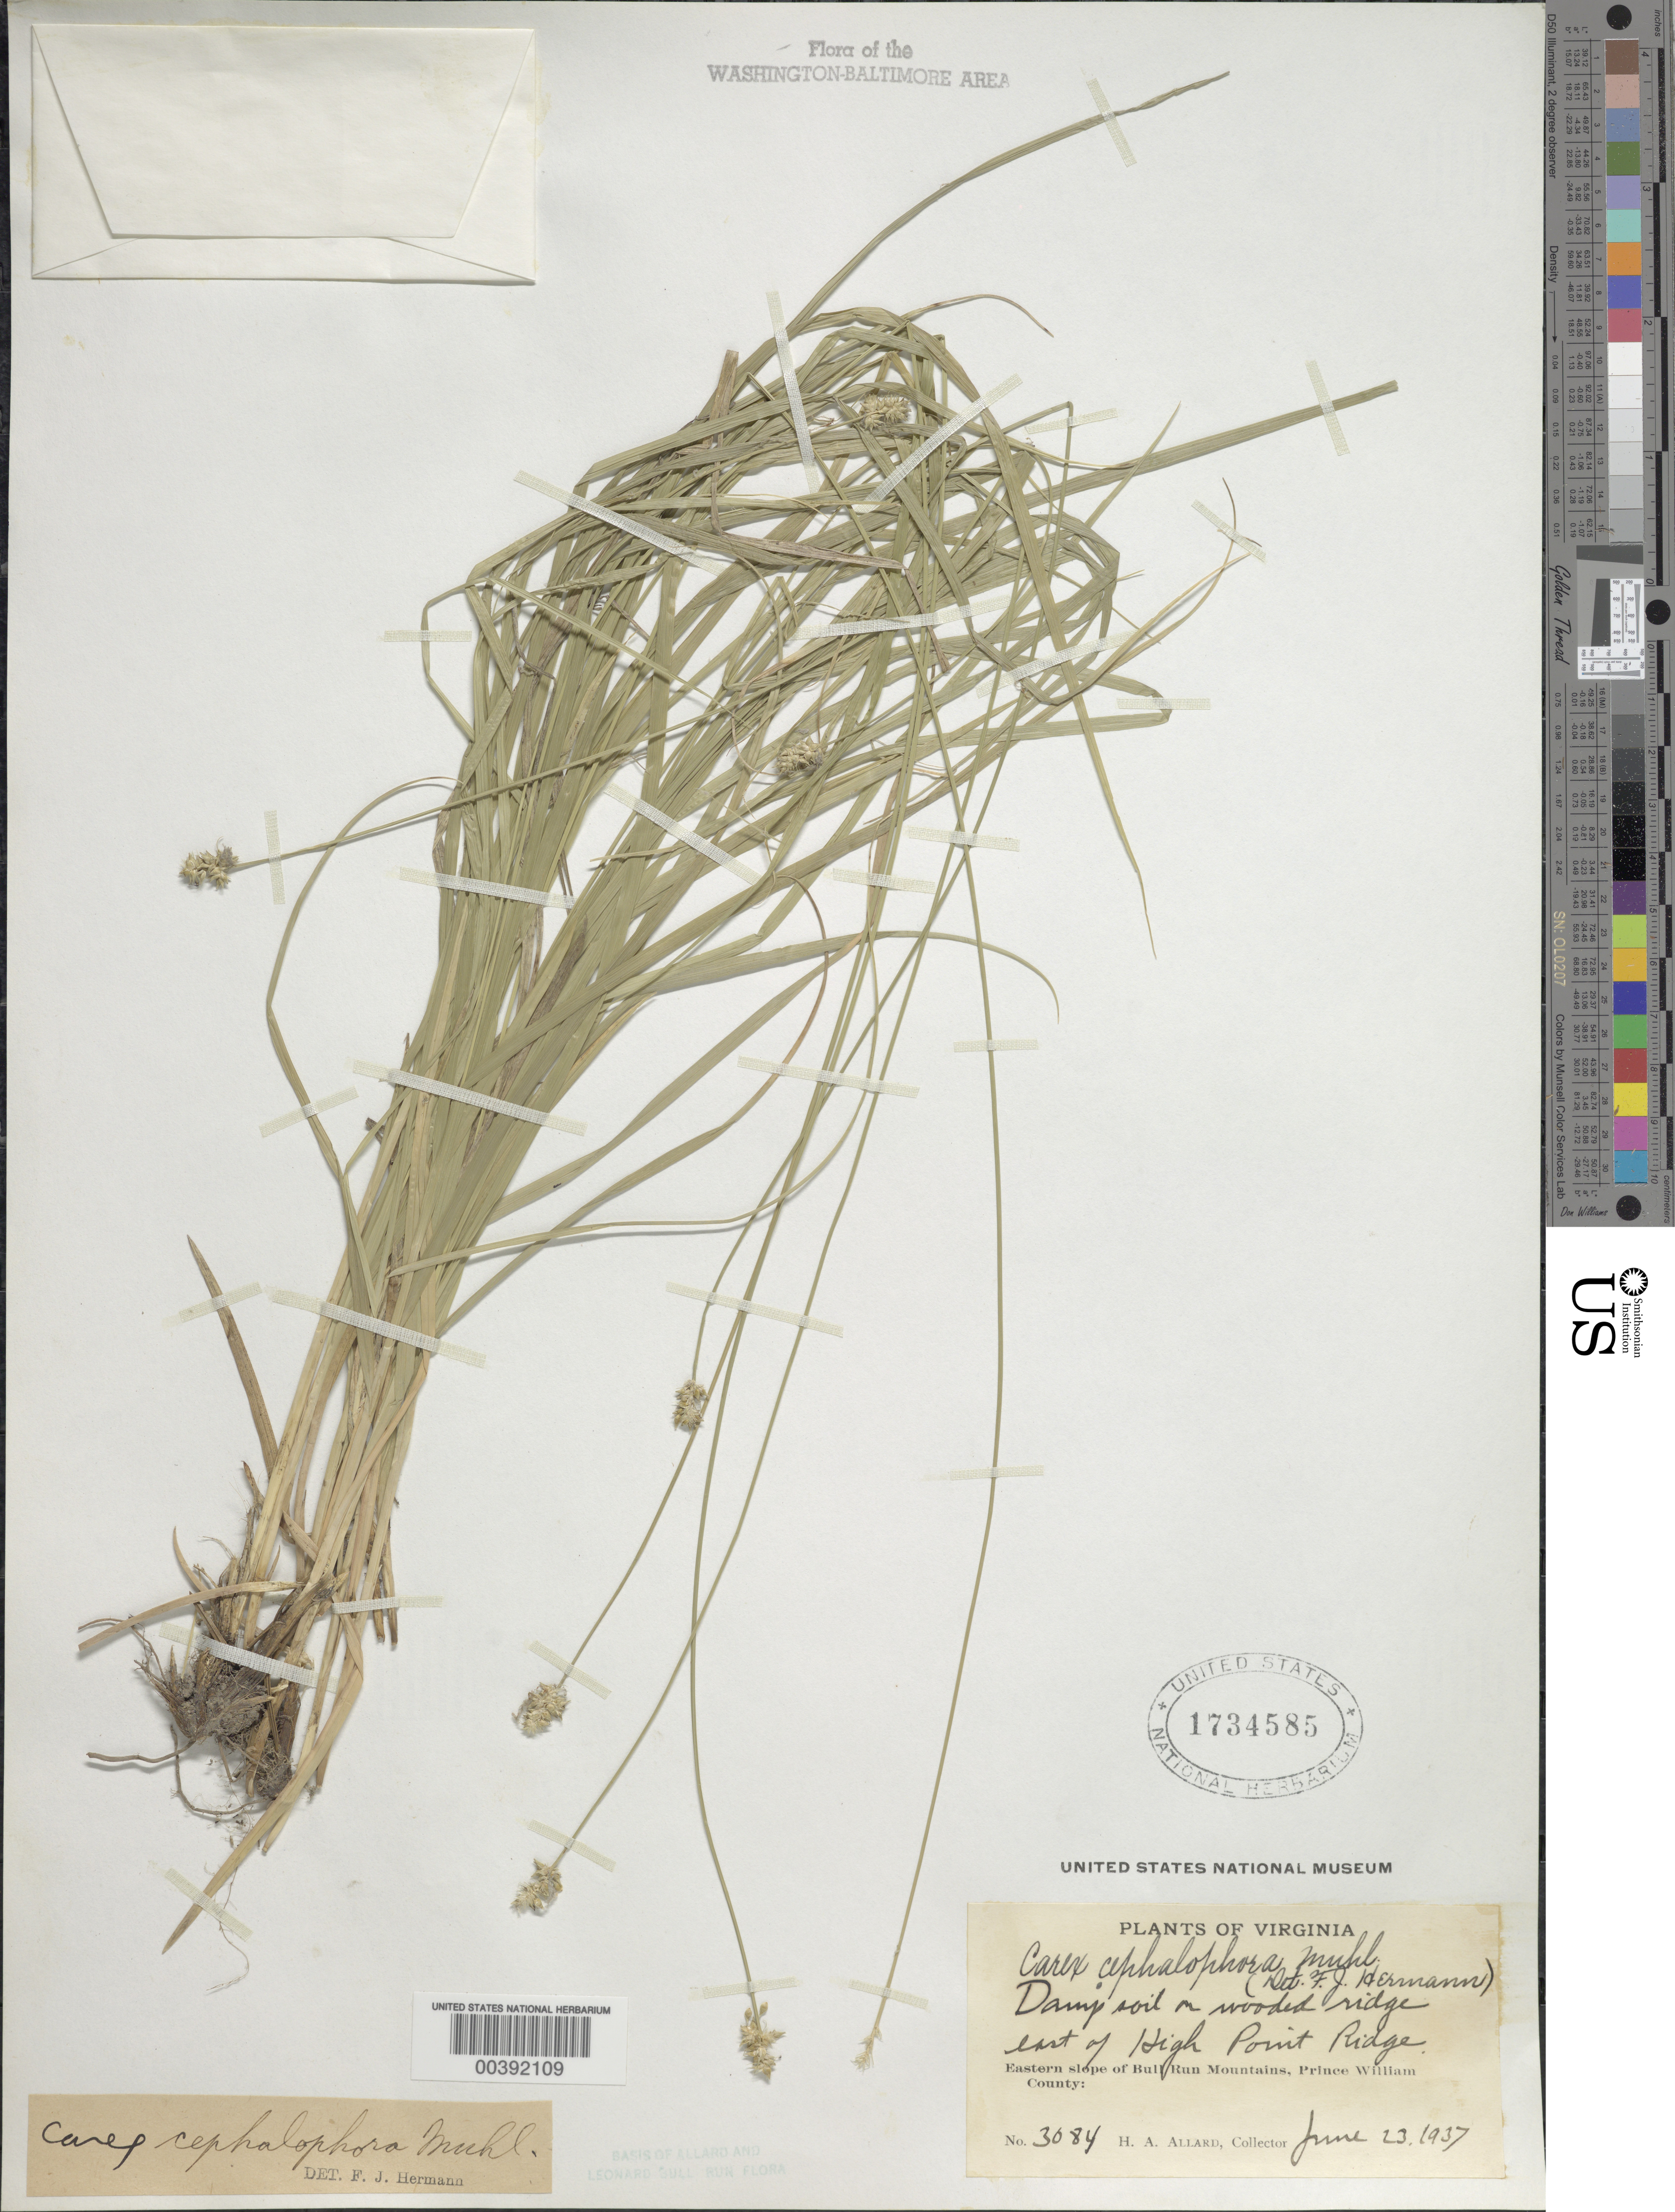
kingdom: Plantae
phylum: Tracheophyta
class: Liliopsida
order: Poales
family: Cyperaceae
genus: Carex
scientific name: Carex cephalophora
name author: Muhl. ex Willd.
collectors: H. A. Allard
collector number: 3084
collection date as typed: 23 Jun 1937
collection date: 1937-06-23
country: United States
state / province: Virginia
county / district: Prince William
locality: E of High Point Ridge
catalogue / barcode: US 1734585